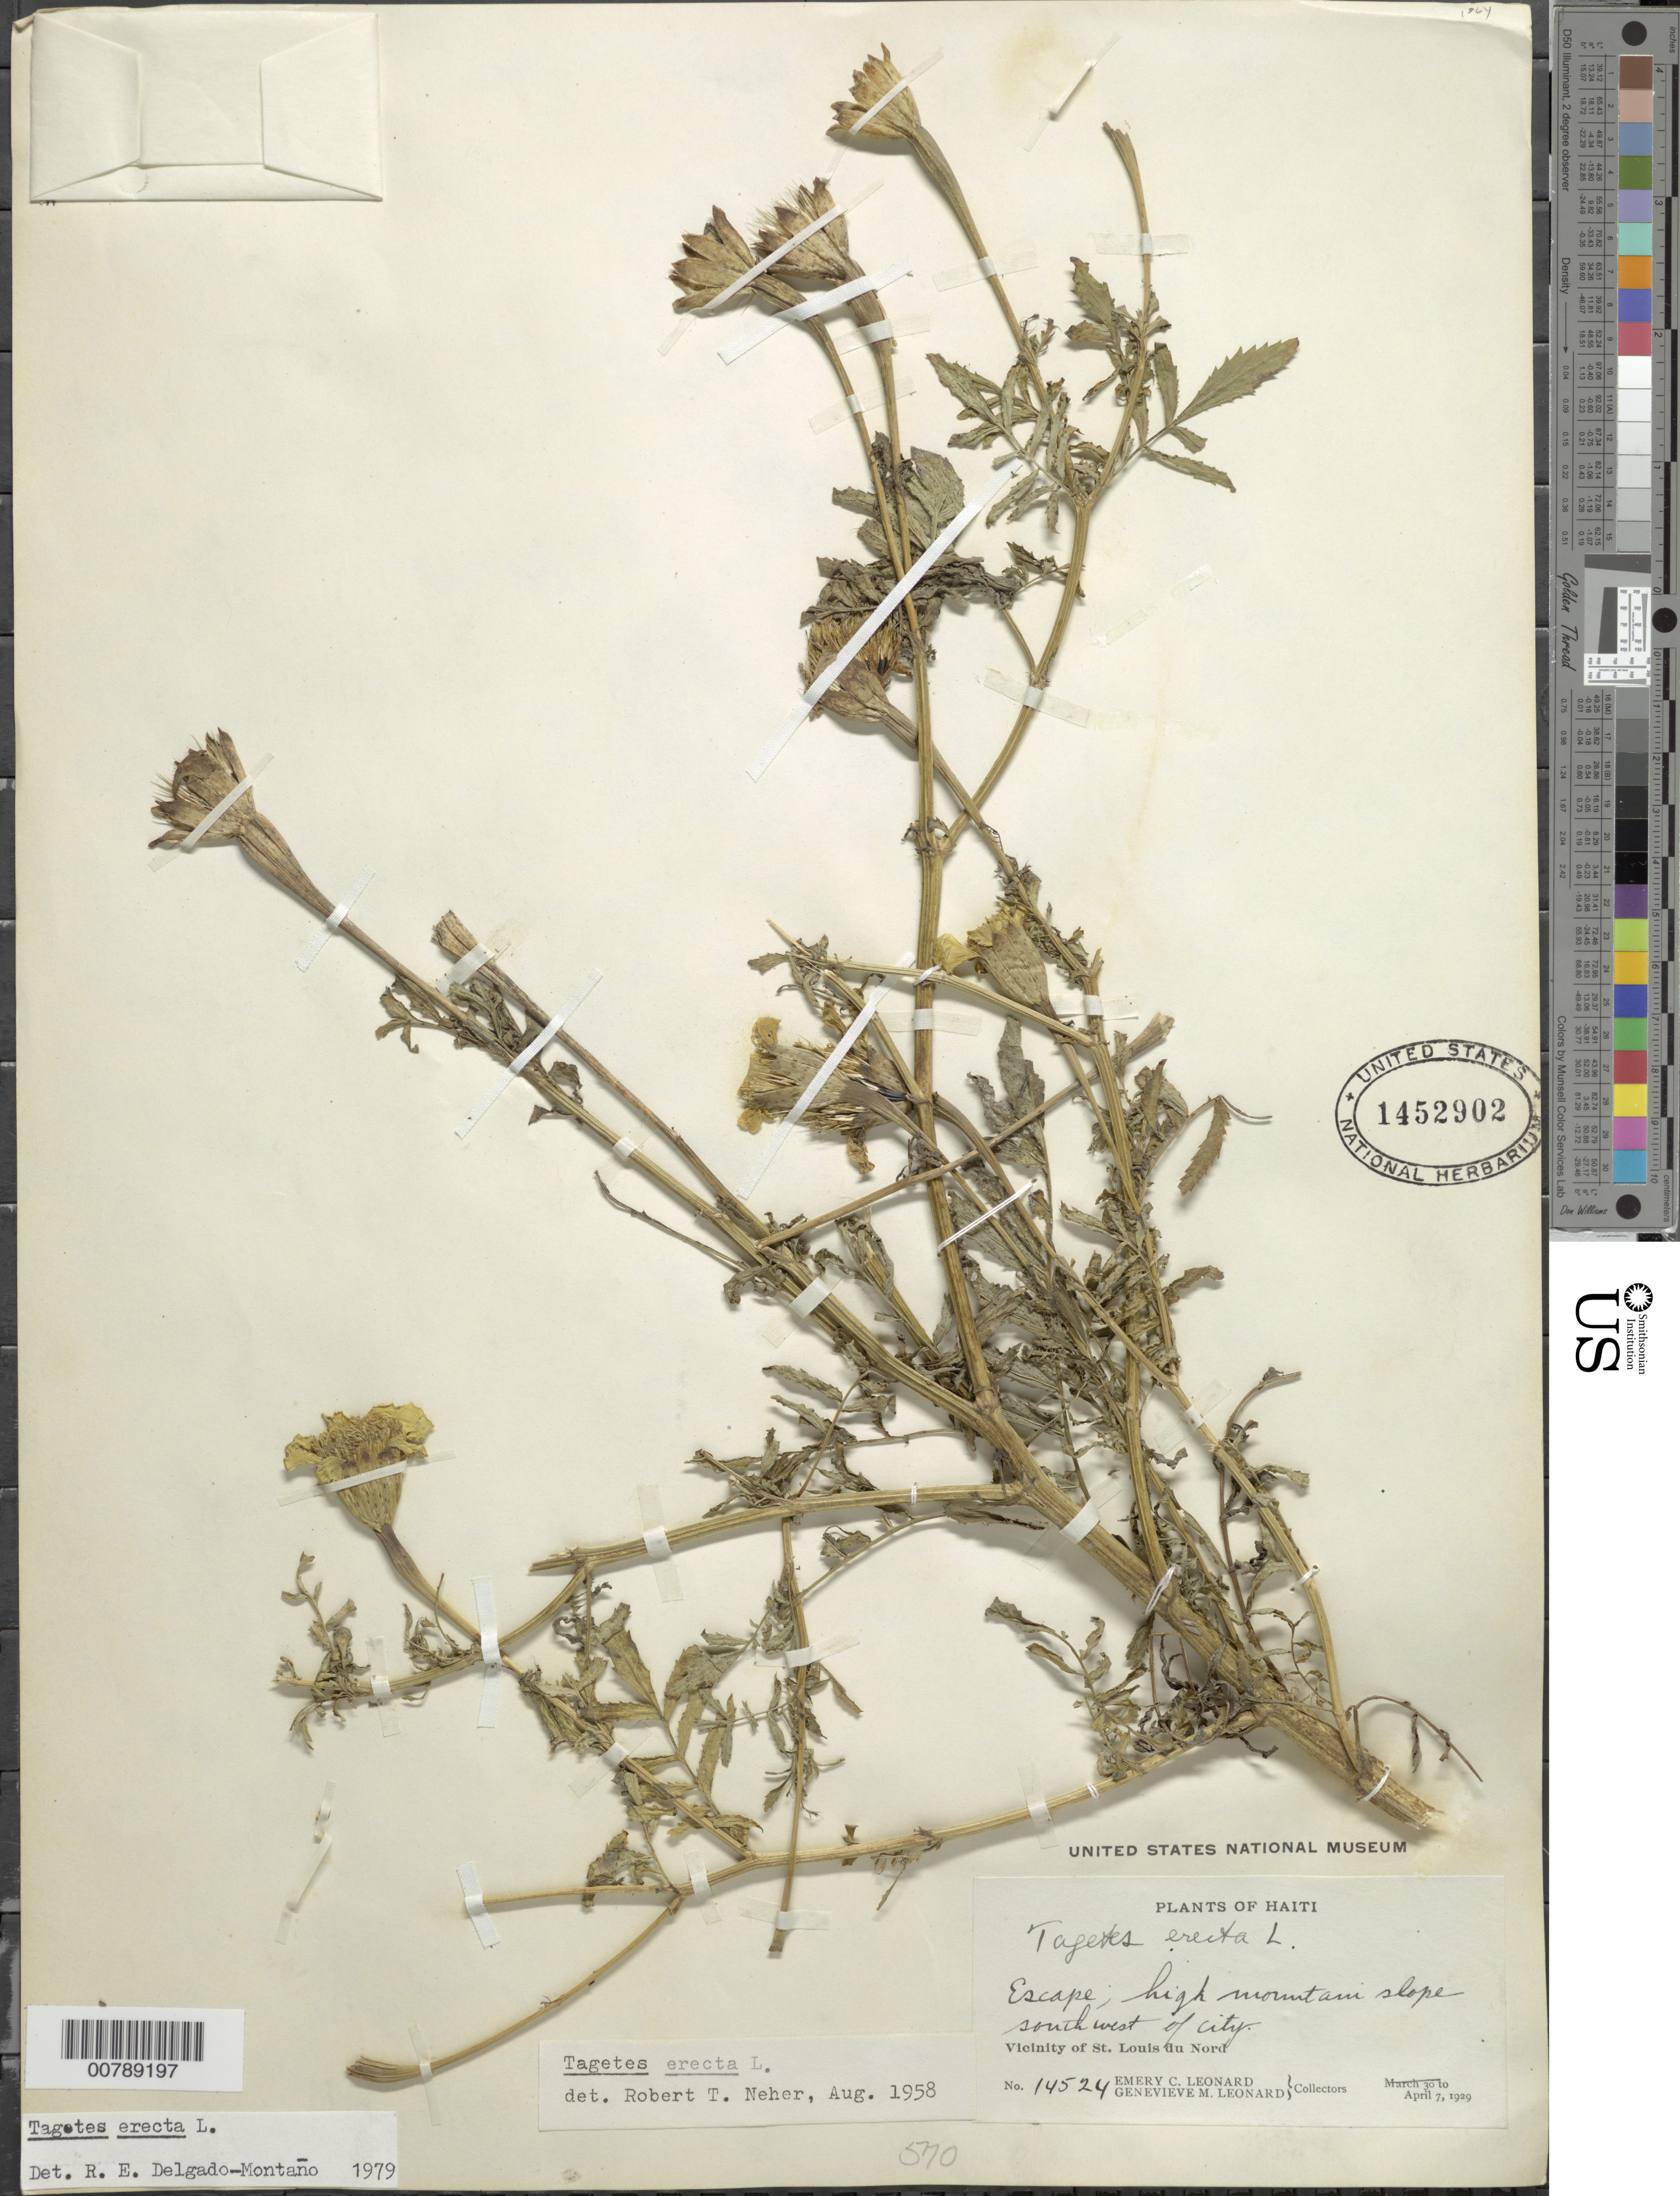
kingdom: Plantae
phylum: Tracheophyta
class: Magnoliopsida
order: Asterales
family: Asteraceae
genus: Tagetes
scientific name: Tagetes erecta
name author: L.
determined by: Delgado-Montano, R. E.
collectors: E. C. Leonard & G. M. Leonard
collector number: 14524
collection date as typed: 07 Apr 1929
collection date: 1929-04-07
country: Haiti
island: Hispaniola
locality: Vicinity of St. Louis du Nord. High mountain slope soutwest of city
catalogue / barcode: US 1452902